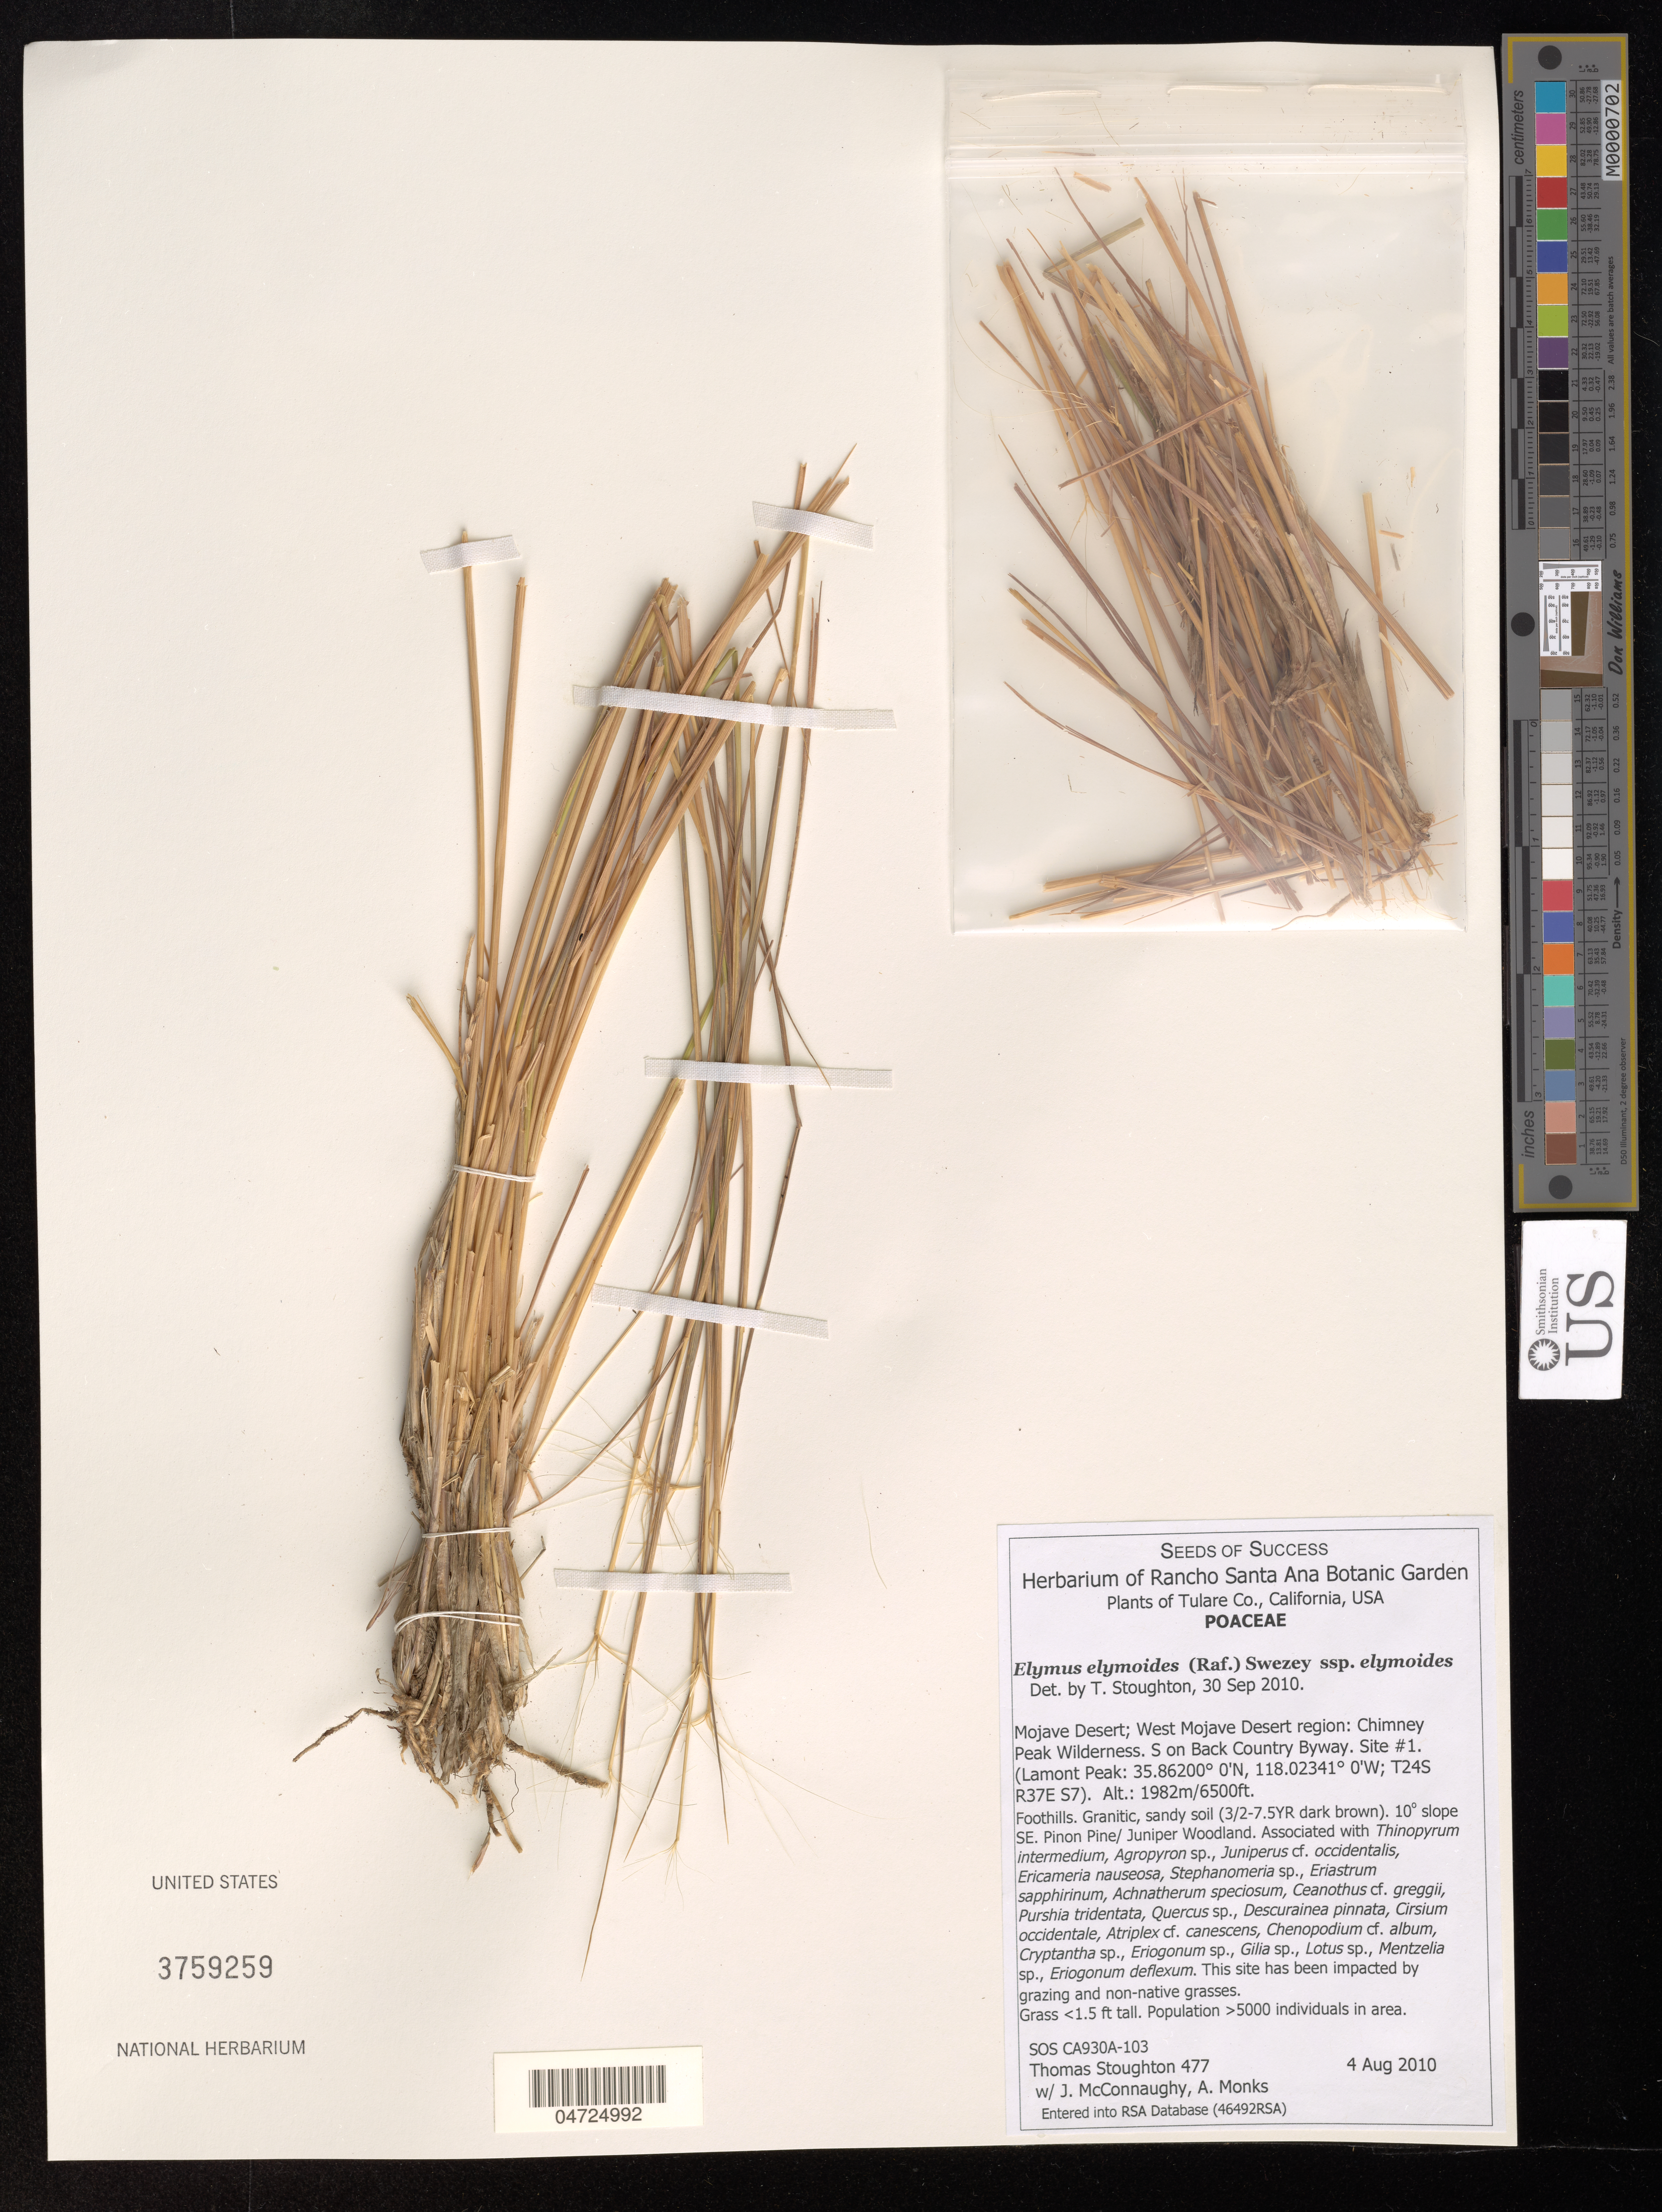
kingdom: Plantae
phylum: Tracheophyta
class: Liliopsida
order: Poales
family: Poaceae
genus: Elymus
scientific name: Elymus elymoides subsp. elymoides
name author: (Raf.) Swezey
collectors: T. Stoughton, J. McConnaughy & A. Monks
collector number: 477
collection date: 2010-08-04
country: United States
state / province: California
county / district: Tulare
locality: Tulare Co. Mojave Desert; West Mojave Desert region: Chimney Peak Wilderness. S on Back Country Byway. Site #1. (Lamont Peak: T24S R37E S7).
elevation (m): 1982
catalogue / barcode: US 3759259